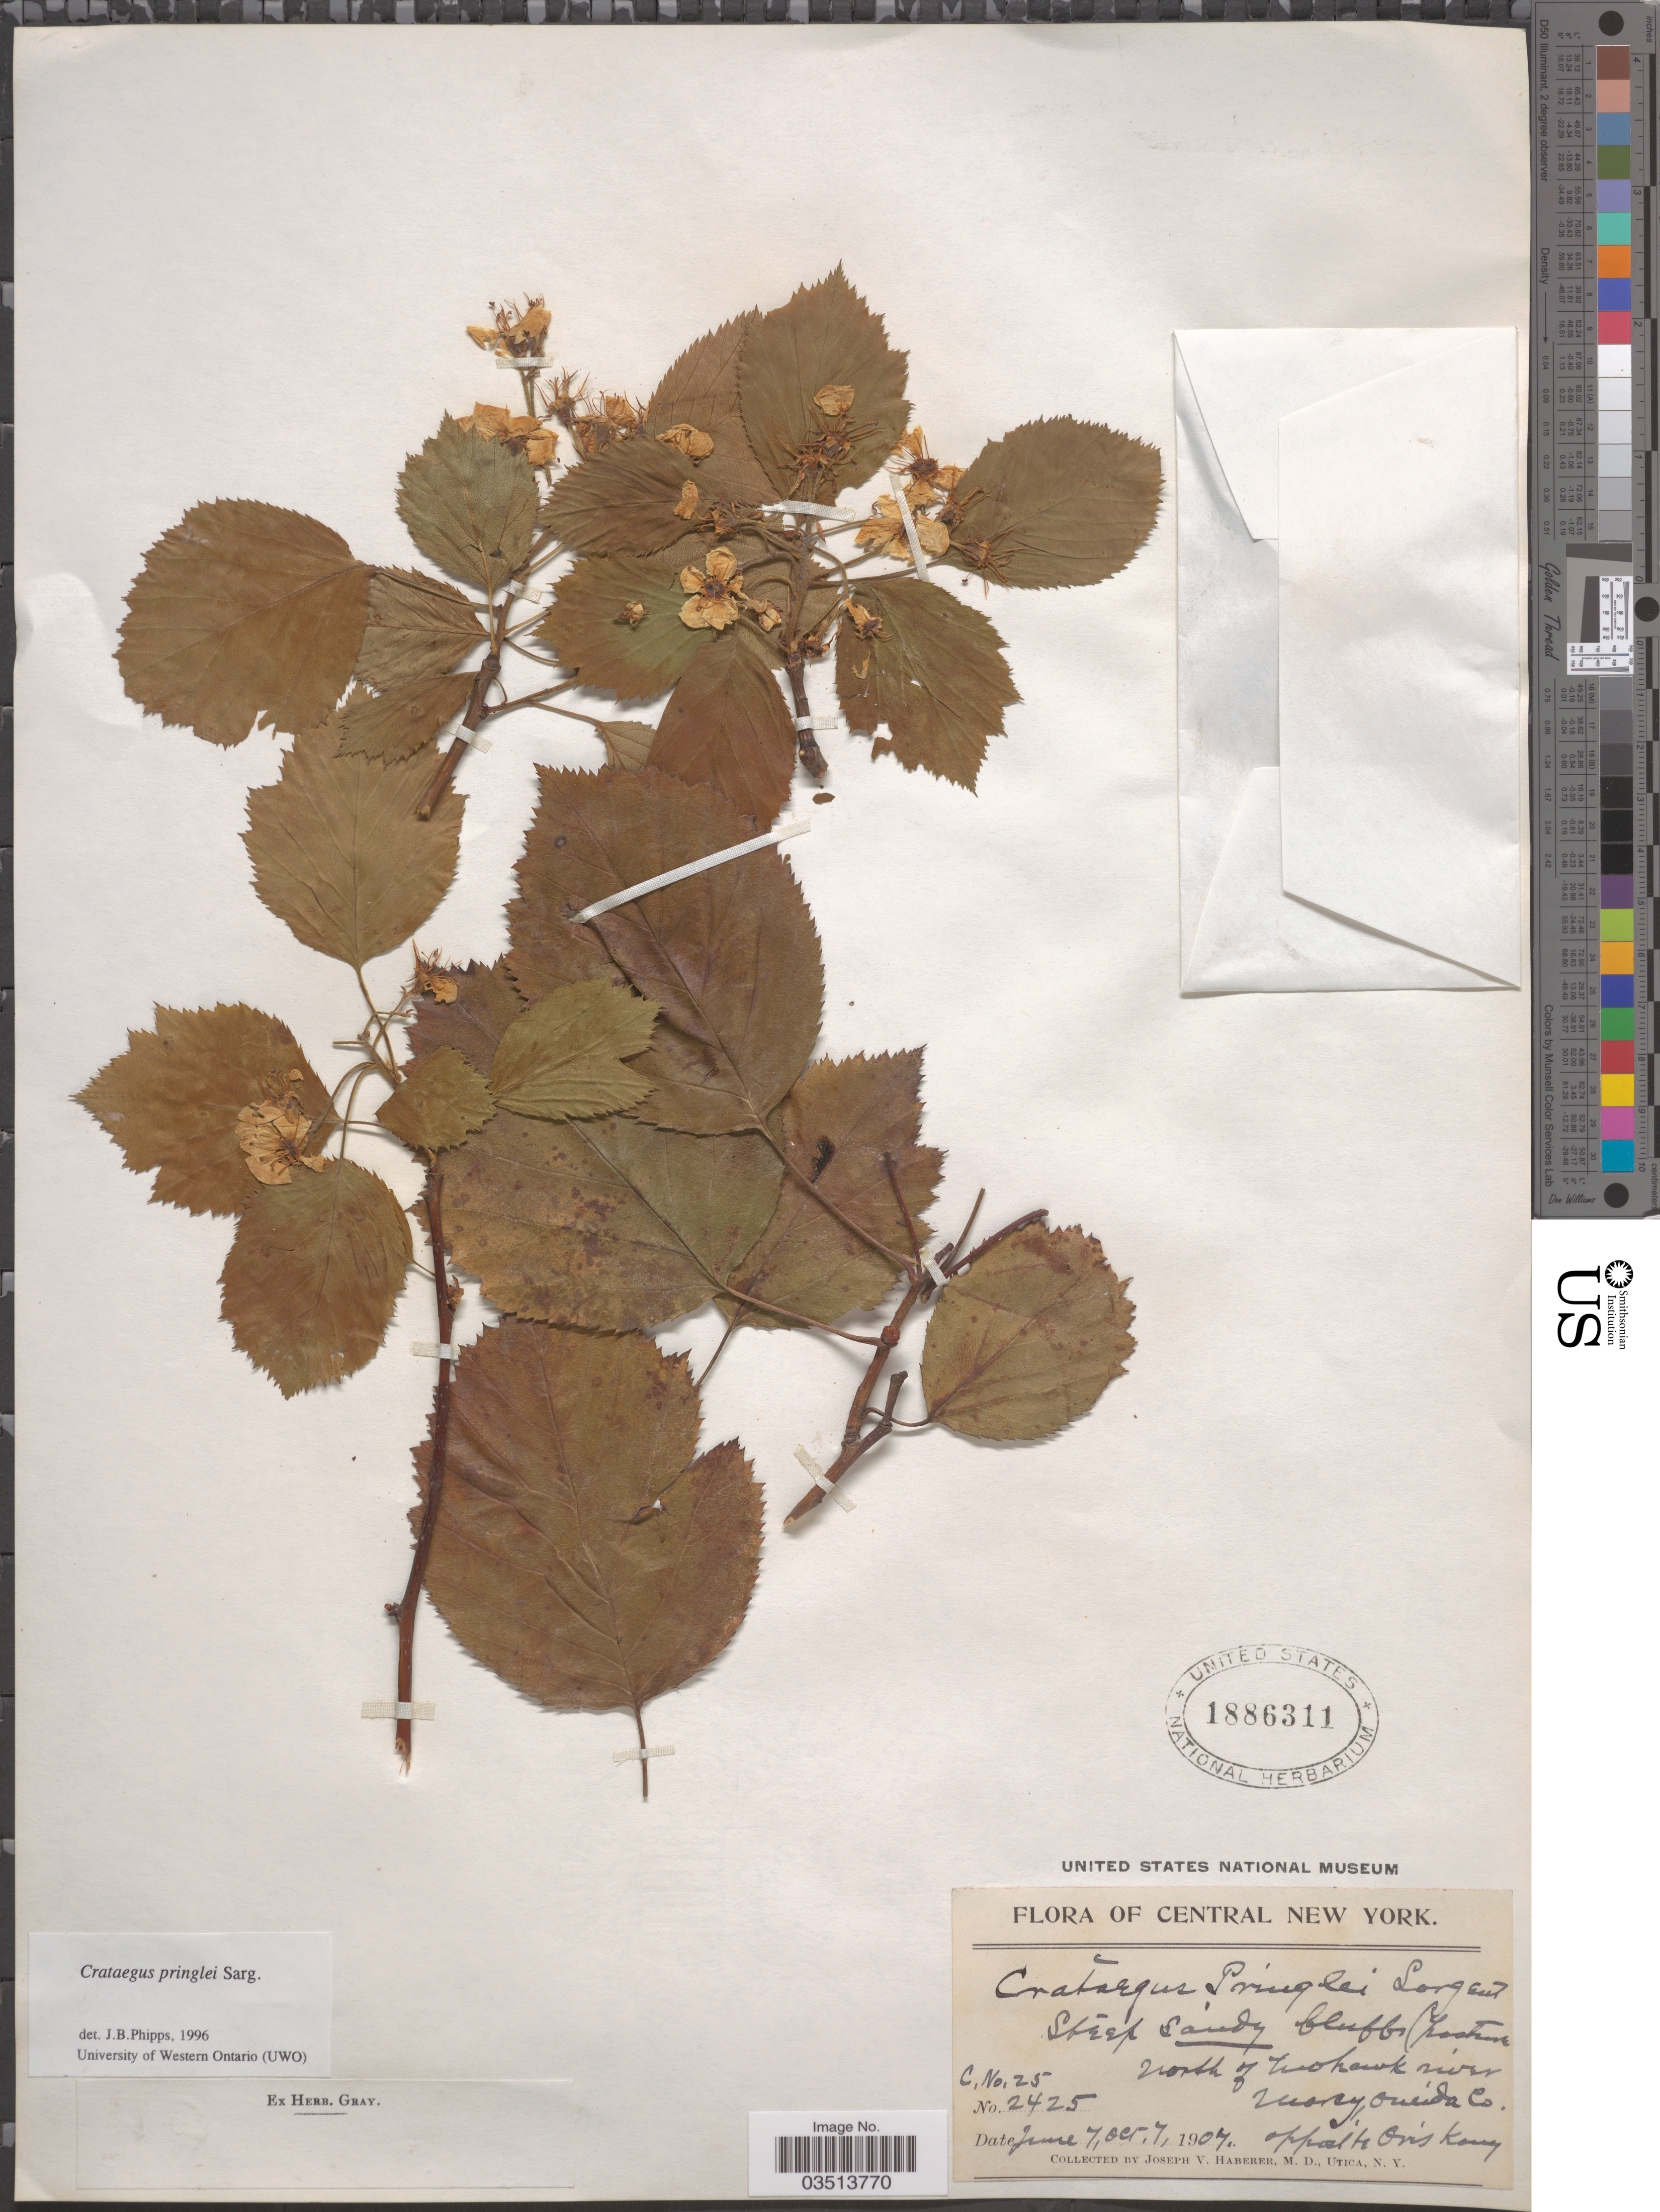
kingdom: Plantae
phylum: Tracheophyta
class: Magnoliopsida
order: Rosales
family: Rosaceae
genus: Crataegus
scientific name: Crataegus coccinea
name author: Ashe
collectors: J. V. Haberer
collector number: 2425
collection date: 1907-06-07/1907-10-07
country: United States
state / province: New York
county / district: Oneida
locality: Central New York. Steep Sandy bluffs (pasture North of Mohawk river. Marcy, Oneida Co. opposite Oriskany.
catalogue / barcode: US 1886311